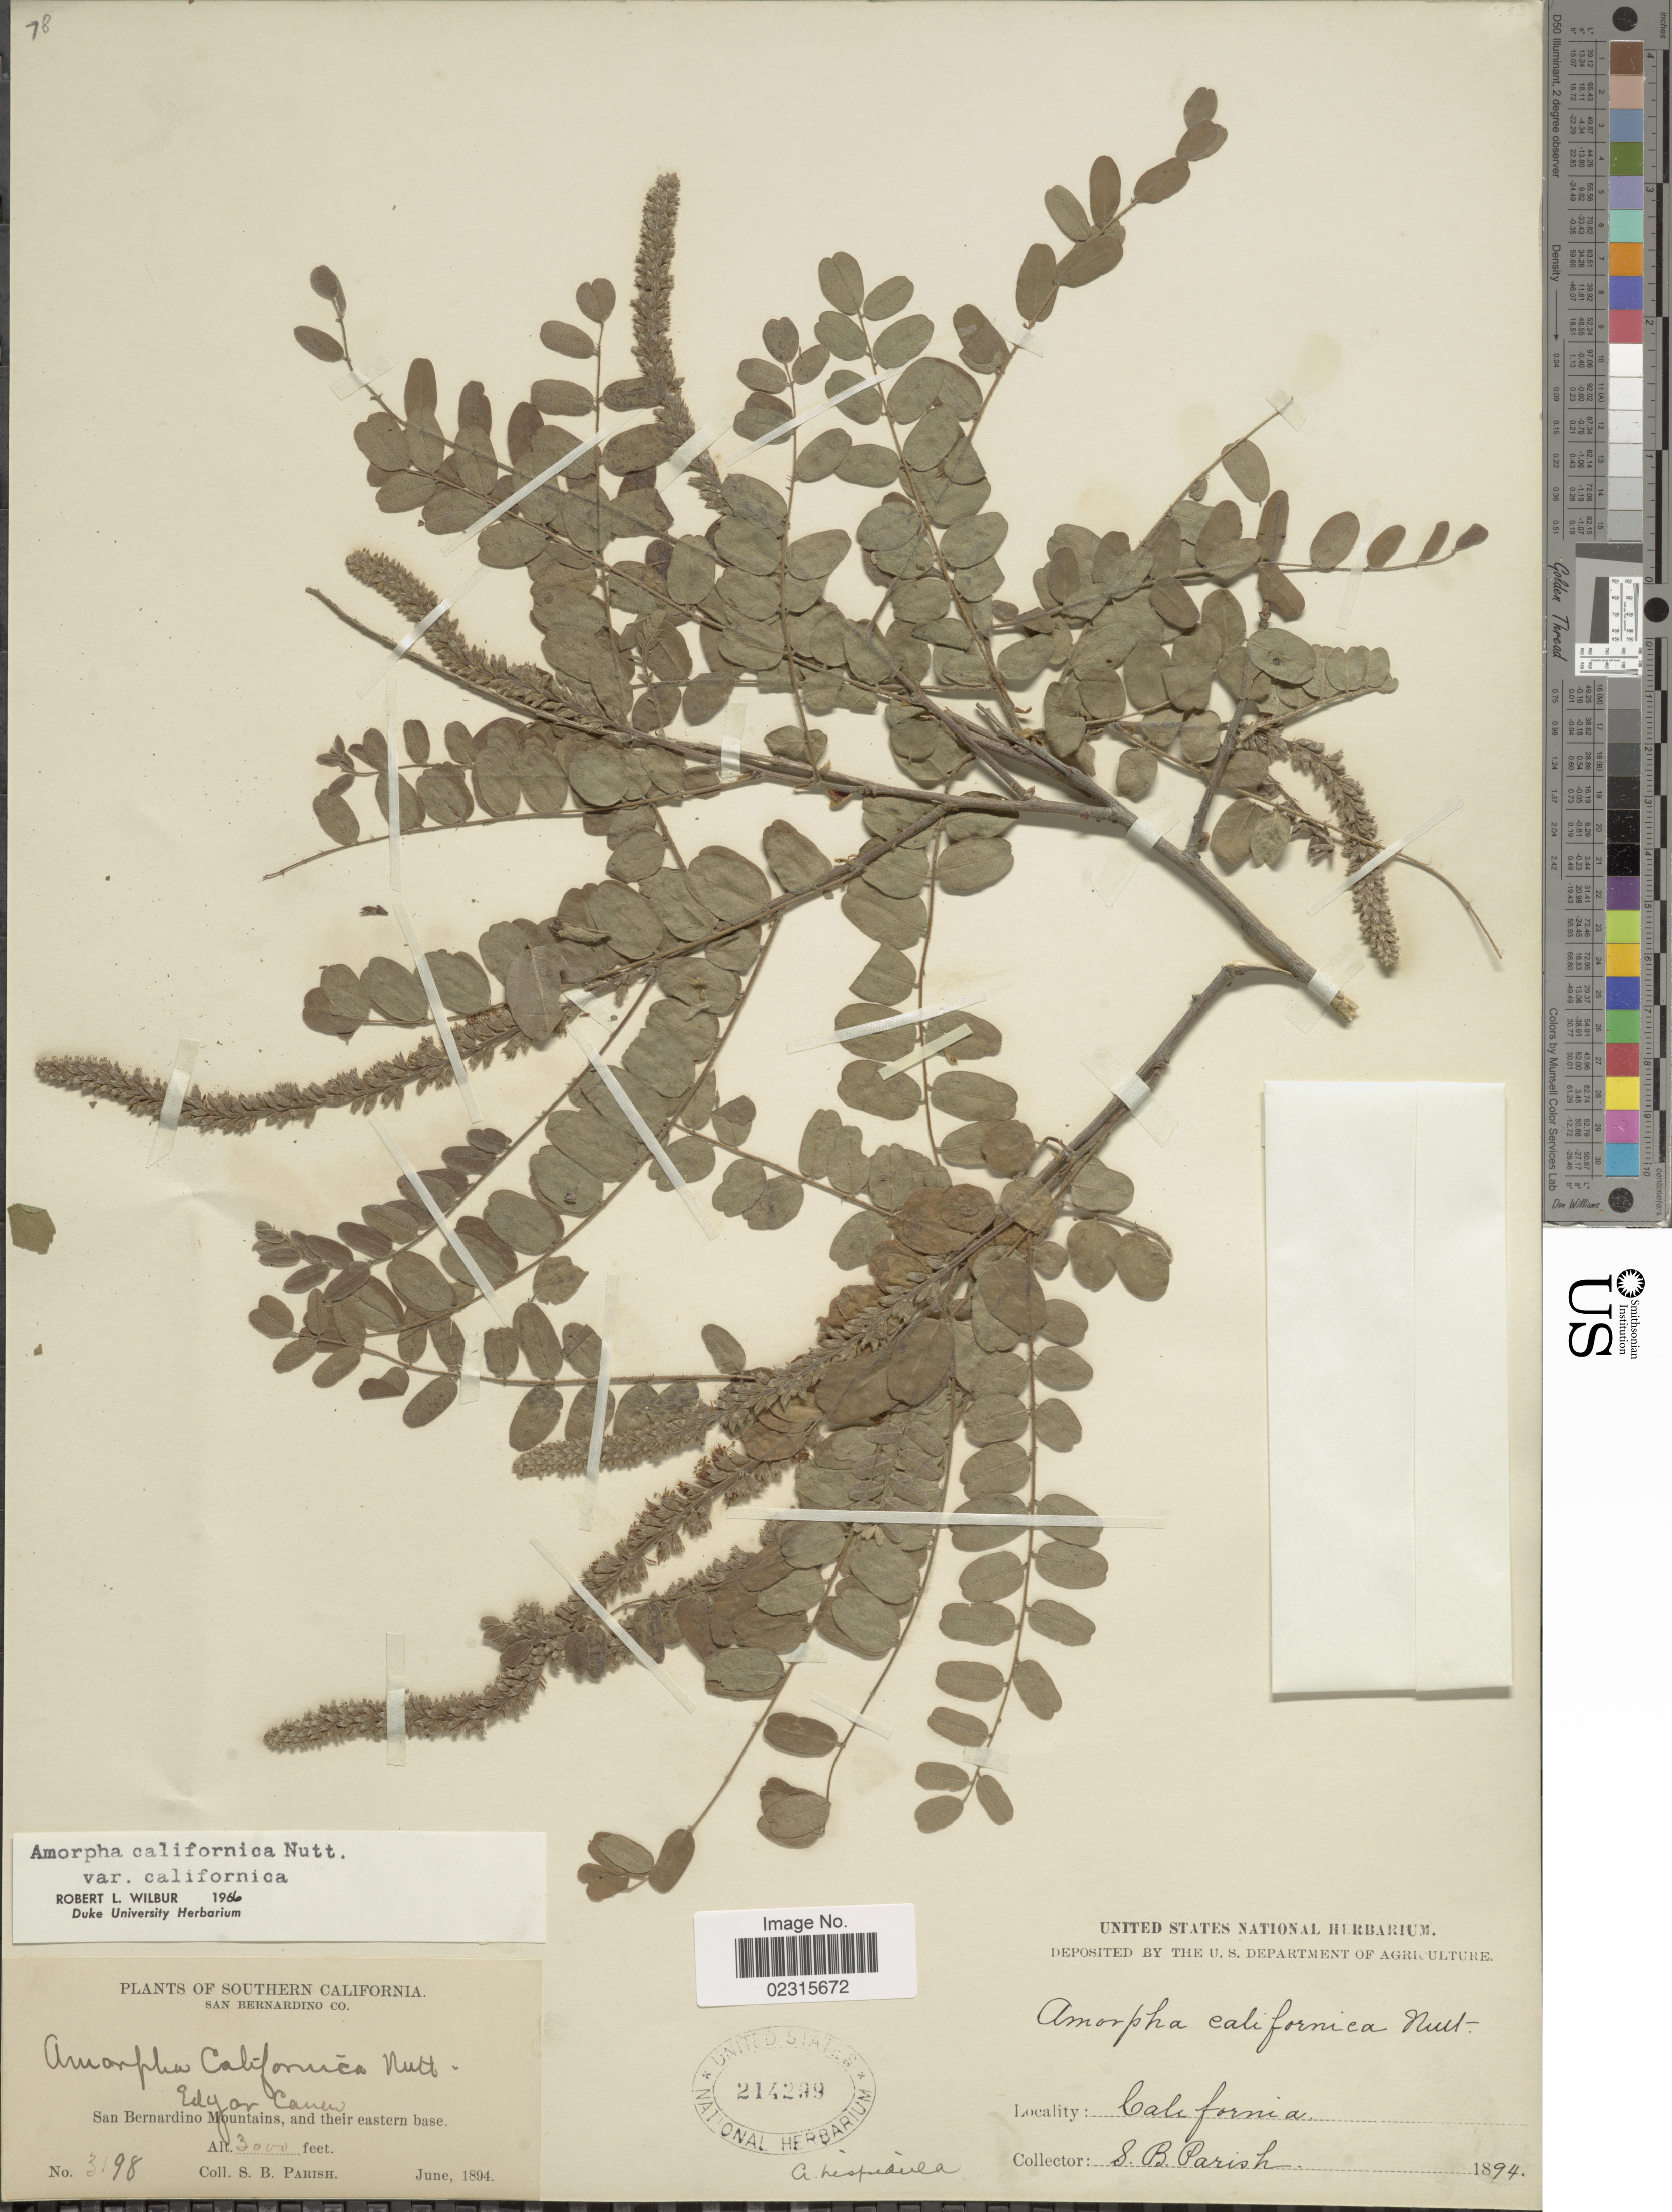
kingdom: Plantae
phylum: Tracheophyta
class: Magnoliopsida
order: Fabales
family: Fabaceae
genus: Amorpha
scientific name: Amorpha californica var. californica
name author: Nutt.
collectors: S. B. Parish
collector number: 3198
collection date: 1894-06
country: United States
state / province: California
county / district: San Bernardino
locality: Southern California, San Bernardino Co., San Bernardino Mountains, and their eastern base, Edgar Canon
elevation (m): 914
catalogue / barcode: US 214299